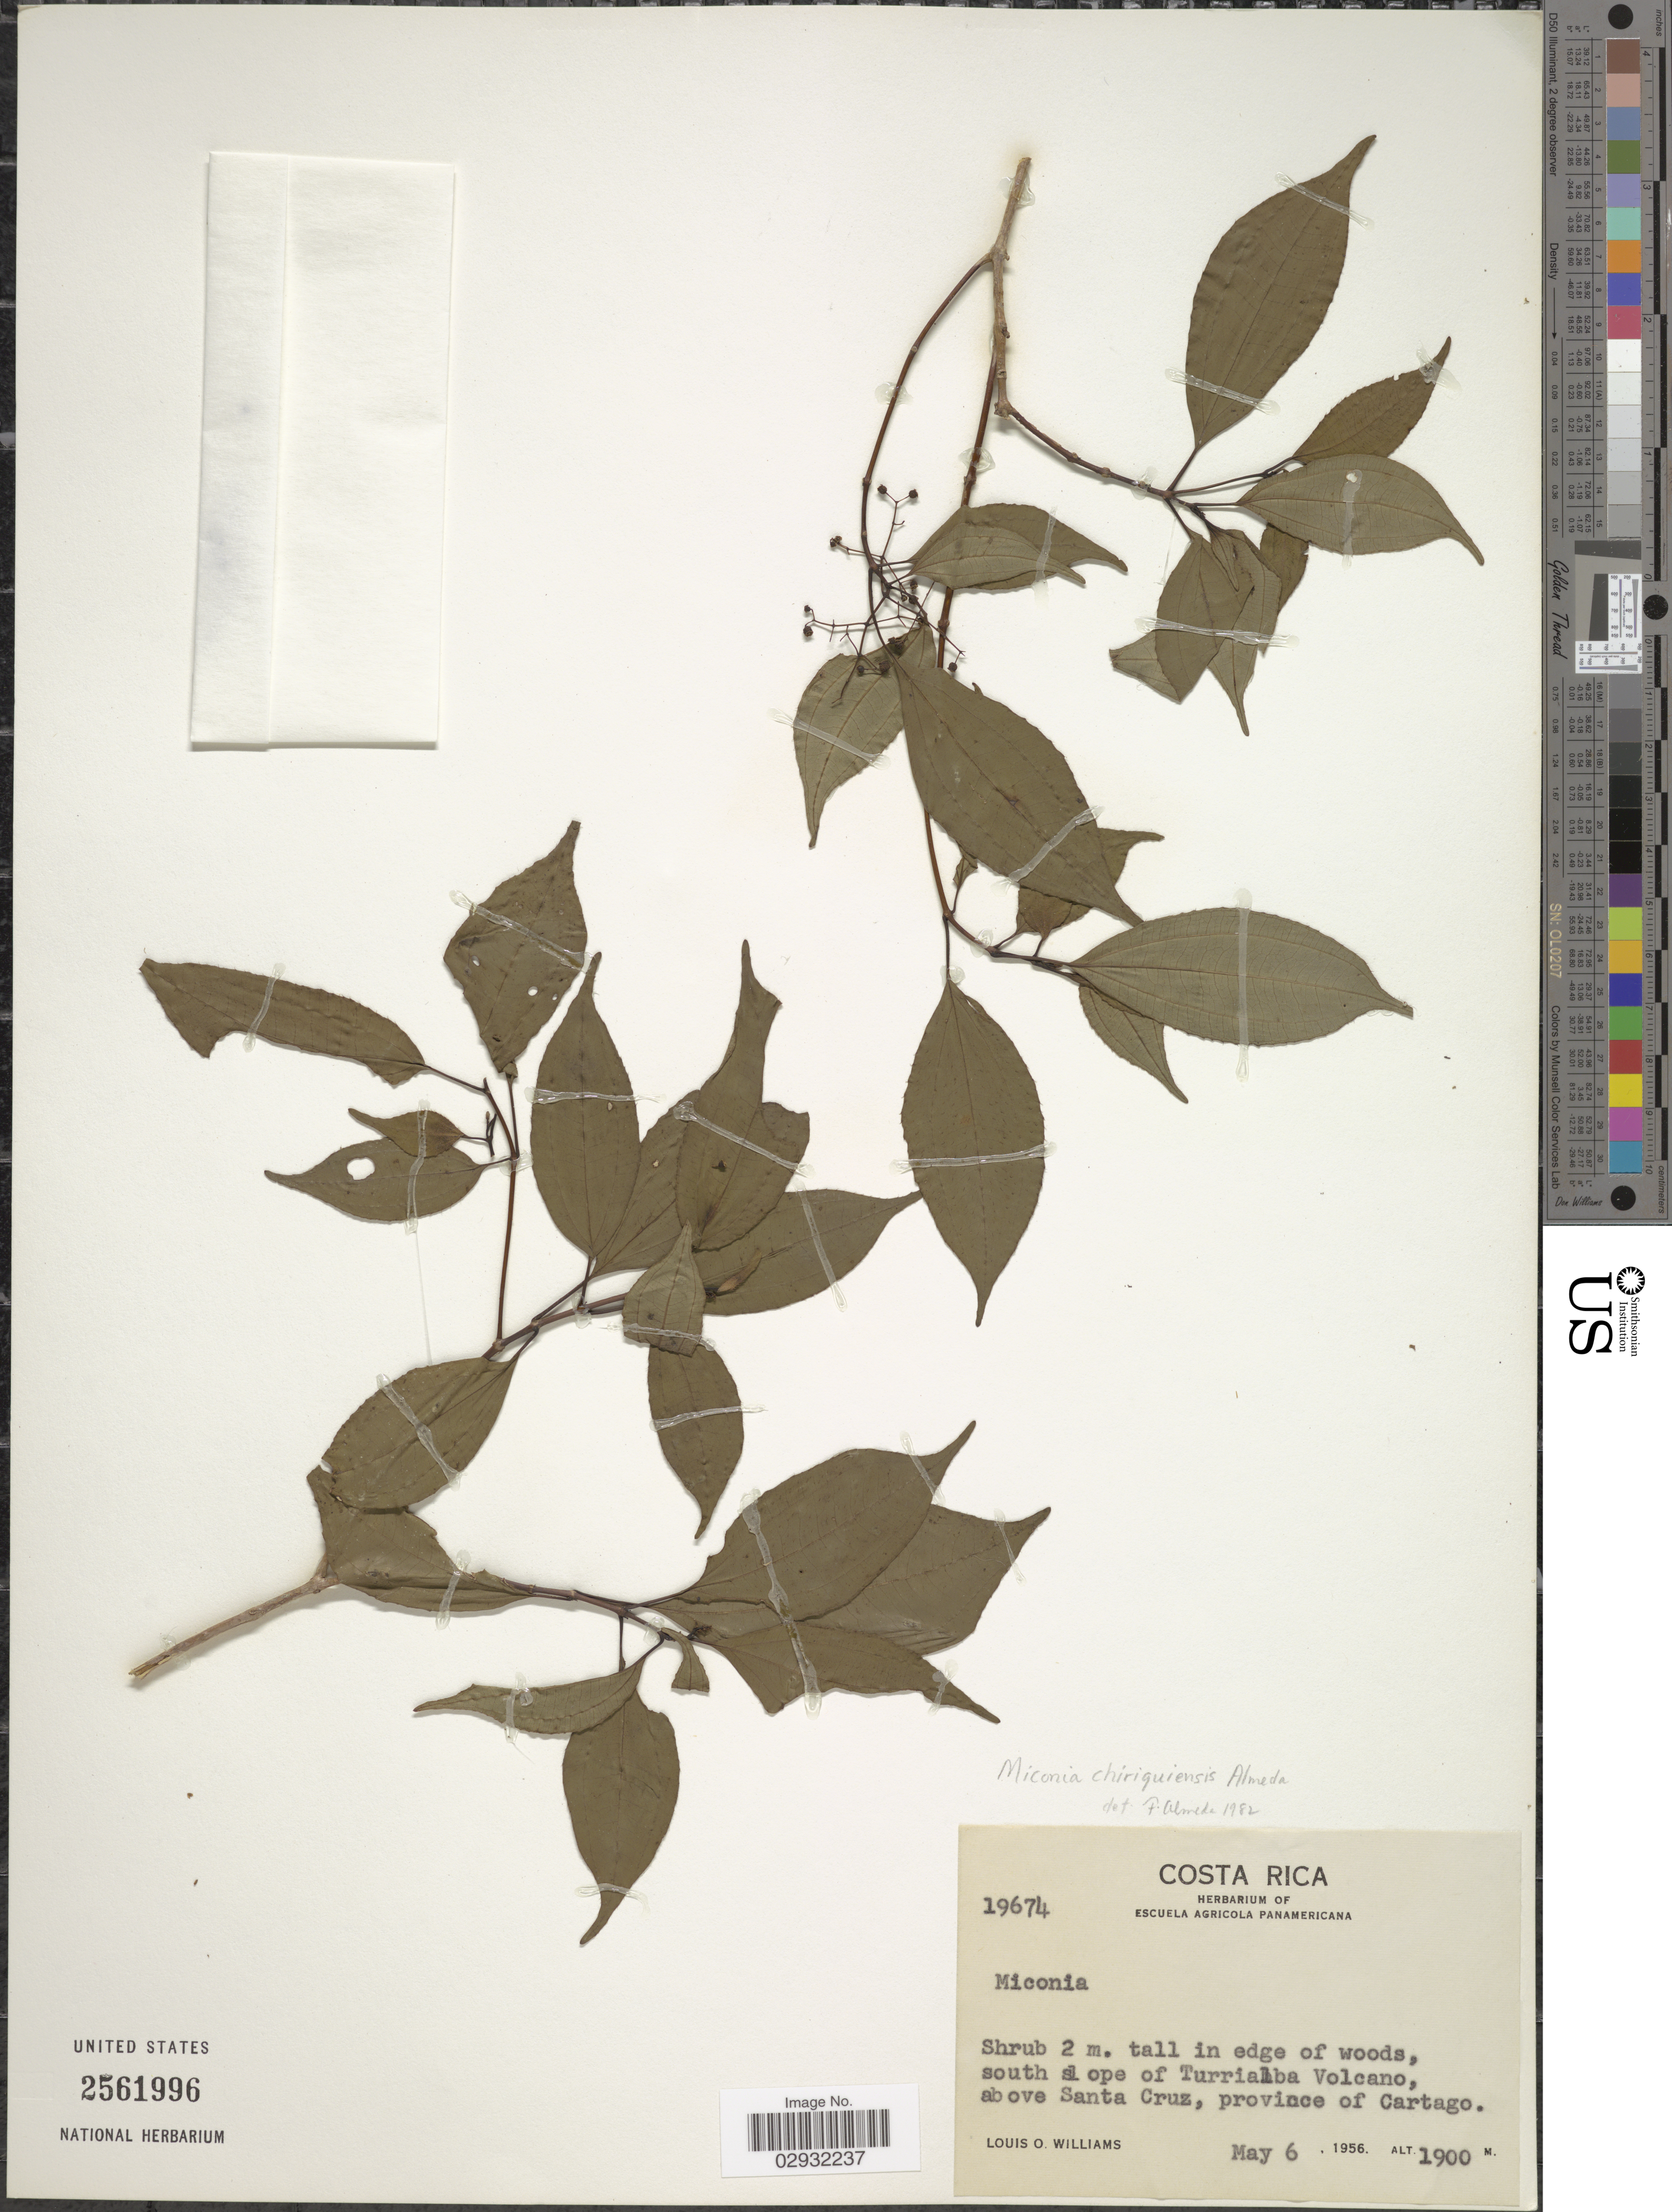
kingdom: Plantae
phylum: Tracheophyta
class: Magnoliopsida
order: Myrtales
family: Melastomataceae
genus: Miconia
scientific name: Miconia chiriquiensis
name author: Almeda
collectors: L. O. Williams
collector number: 19674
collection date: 1956-05-06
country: Costa Rica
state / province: Cartago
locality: South slope of Turrialba Volcano, above Santa Cruz, province of Cartago.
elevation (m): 1900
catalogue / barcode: US 2561996